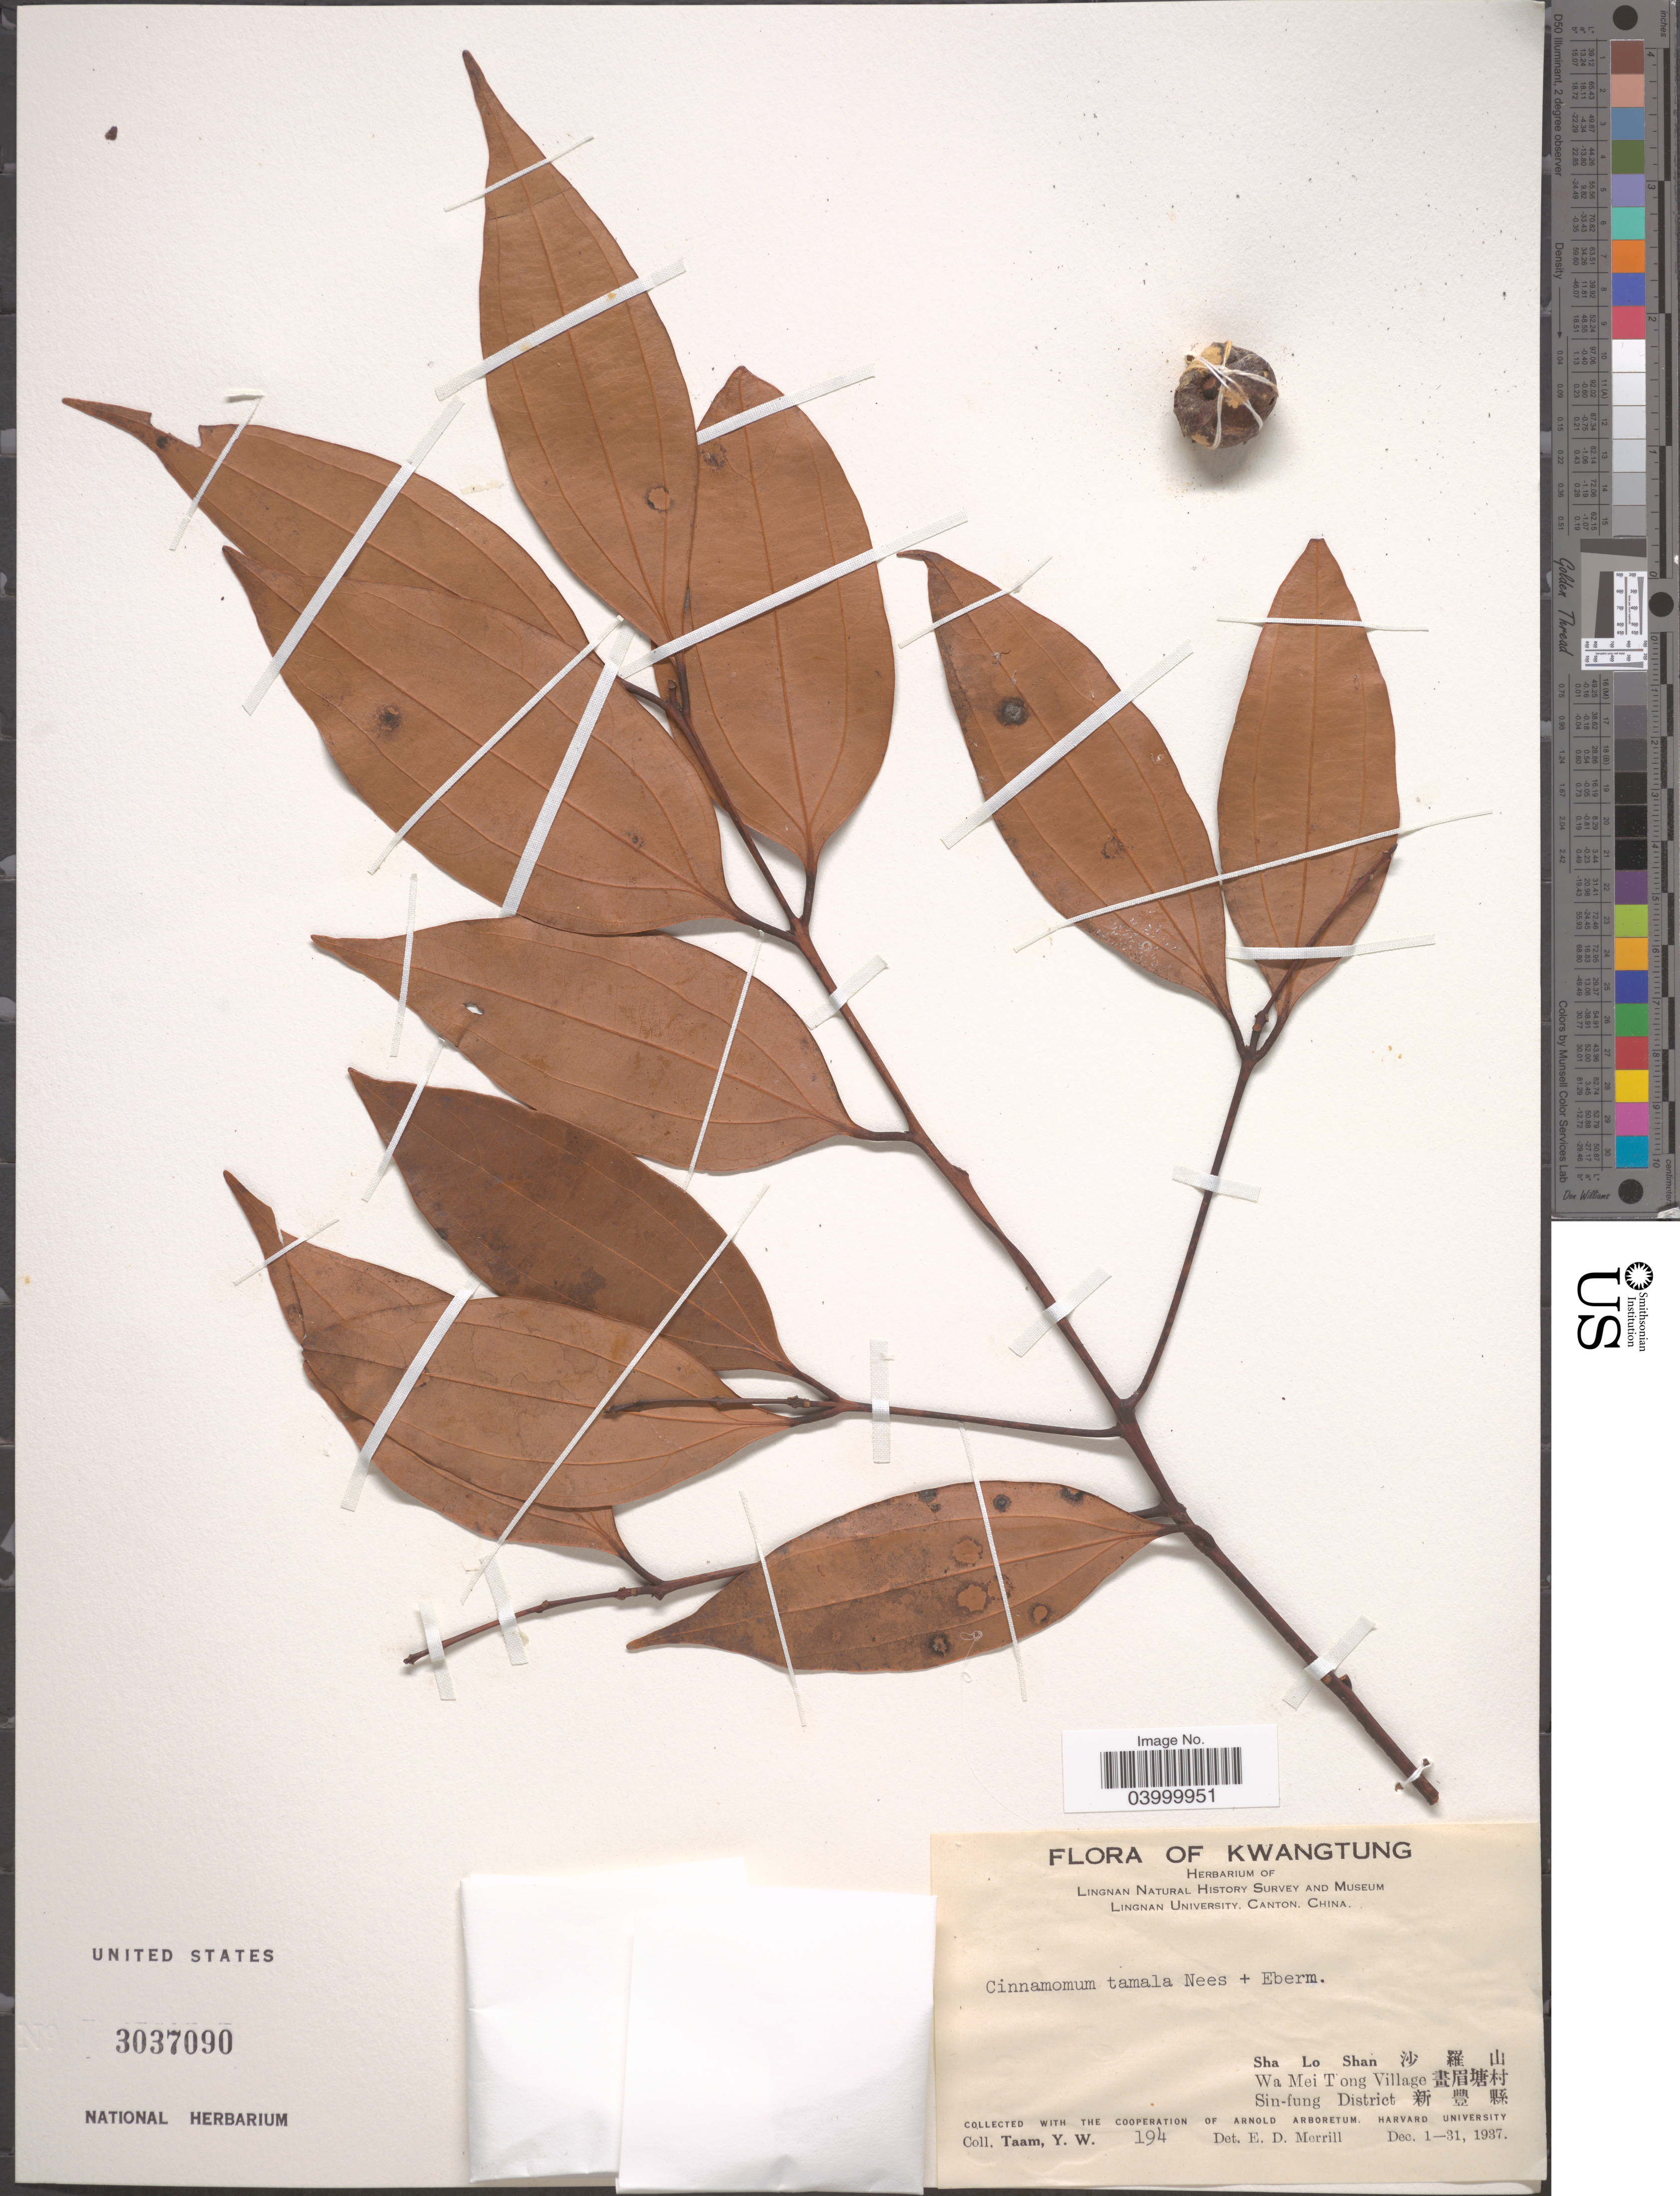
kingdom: Plantae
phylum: Tracheophyta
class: Magnoliopsida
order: Laurales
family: Lauraceae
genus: Cinnamomum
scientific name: Cinnamomum tamala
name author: (Buch.-Ham.) T. Nees & C.H. Eberm.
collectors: Y. W. Taam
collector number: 194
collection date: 1937-12-01/1937-12-31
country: China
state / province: Guangdong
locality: Kwangtung. Sha Lo Shan X. Wa Mei Tong Village X. Sin-fung District X.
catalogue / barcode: US 3037090